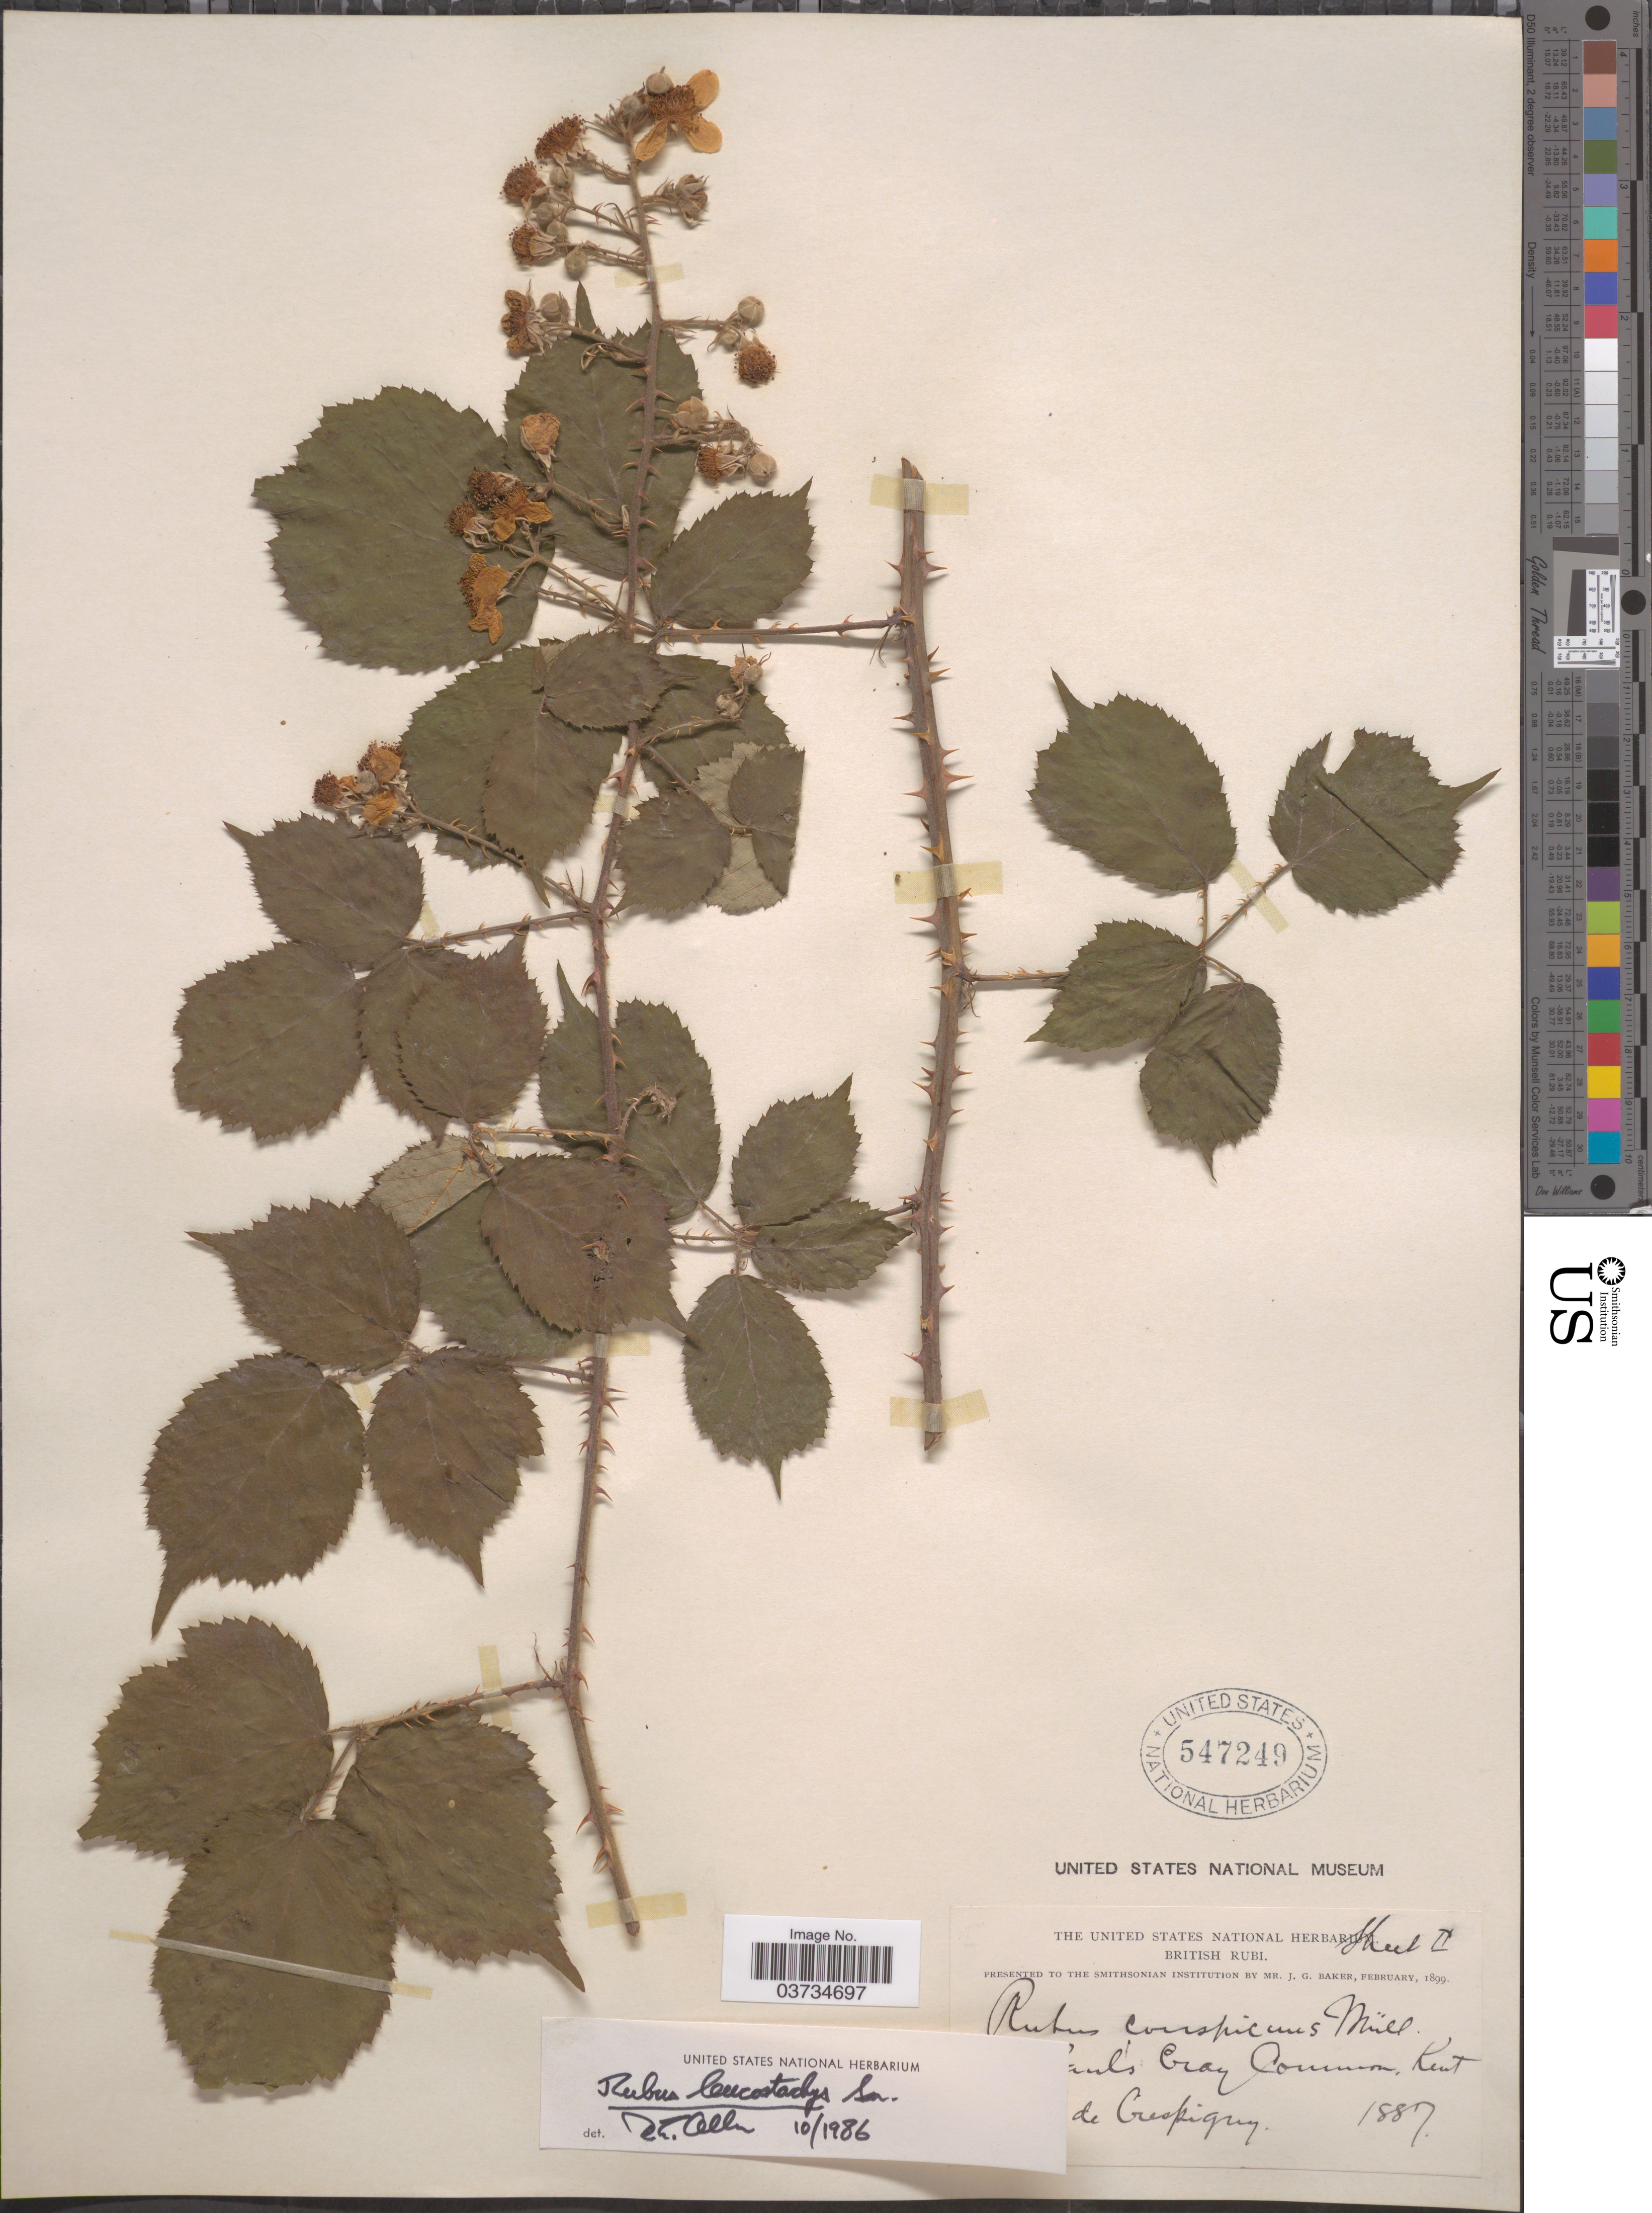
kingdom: Plantae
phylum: Tracheophyta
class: Magnoliopsida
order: Rosales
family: Rosaceae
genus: Rubus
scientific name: Rubus leucostachys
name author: Schleich. ex Sm.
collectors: E. de Crespigny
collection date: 1887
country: United Kingdom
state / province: England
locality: [illegible text]uls Cray. Kent.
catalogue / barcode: US 547249